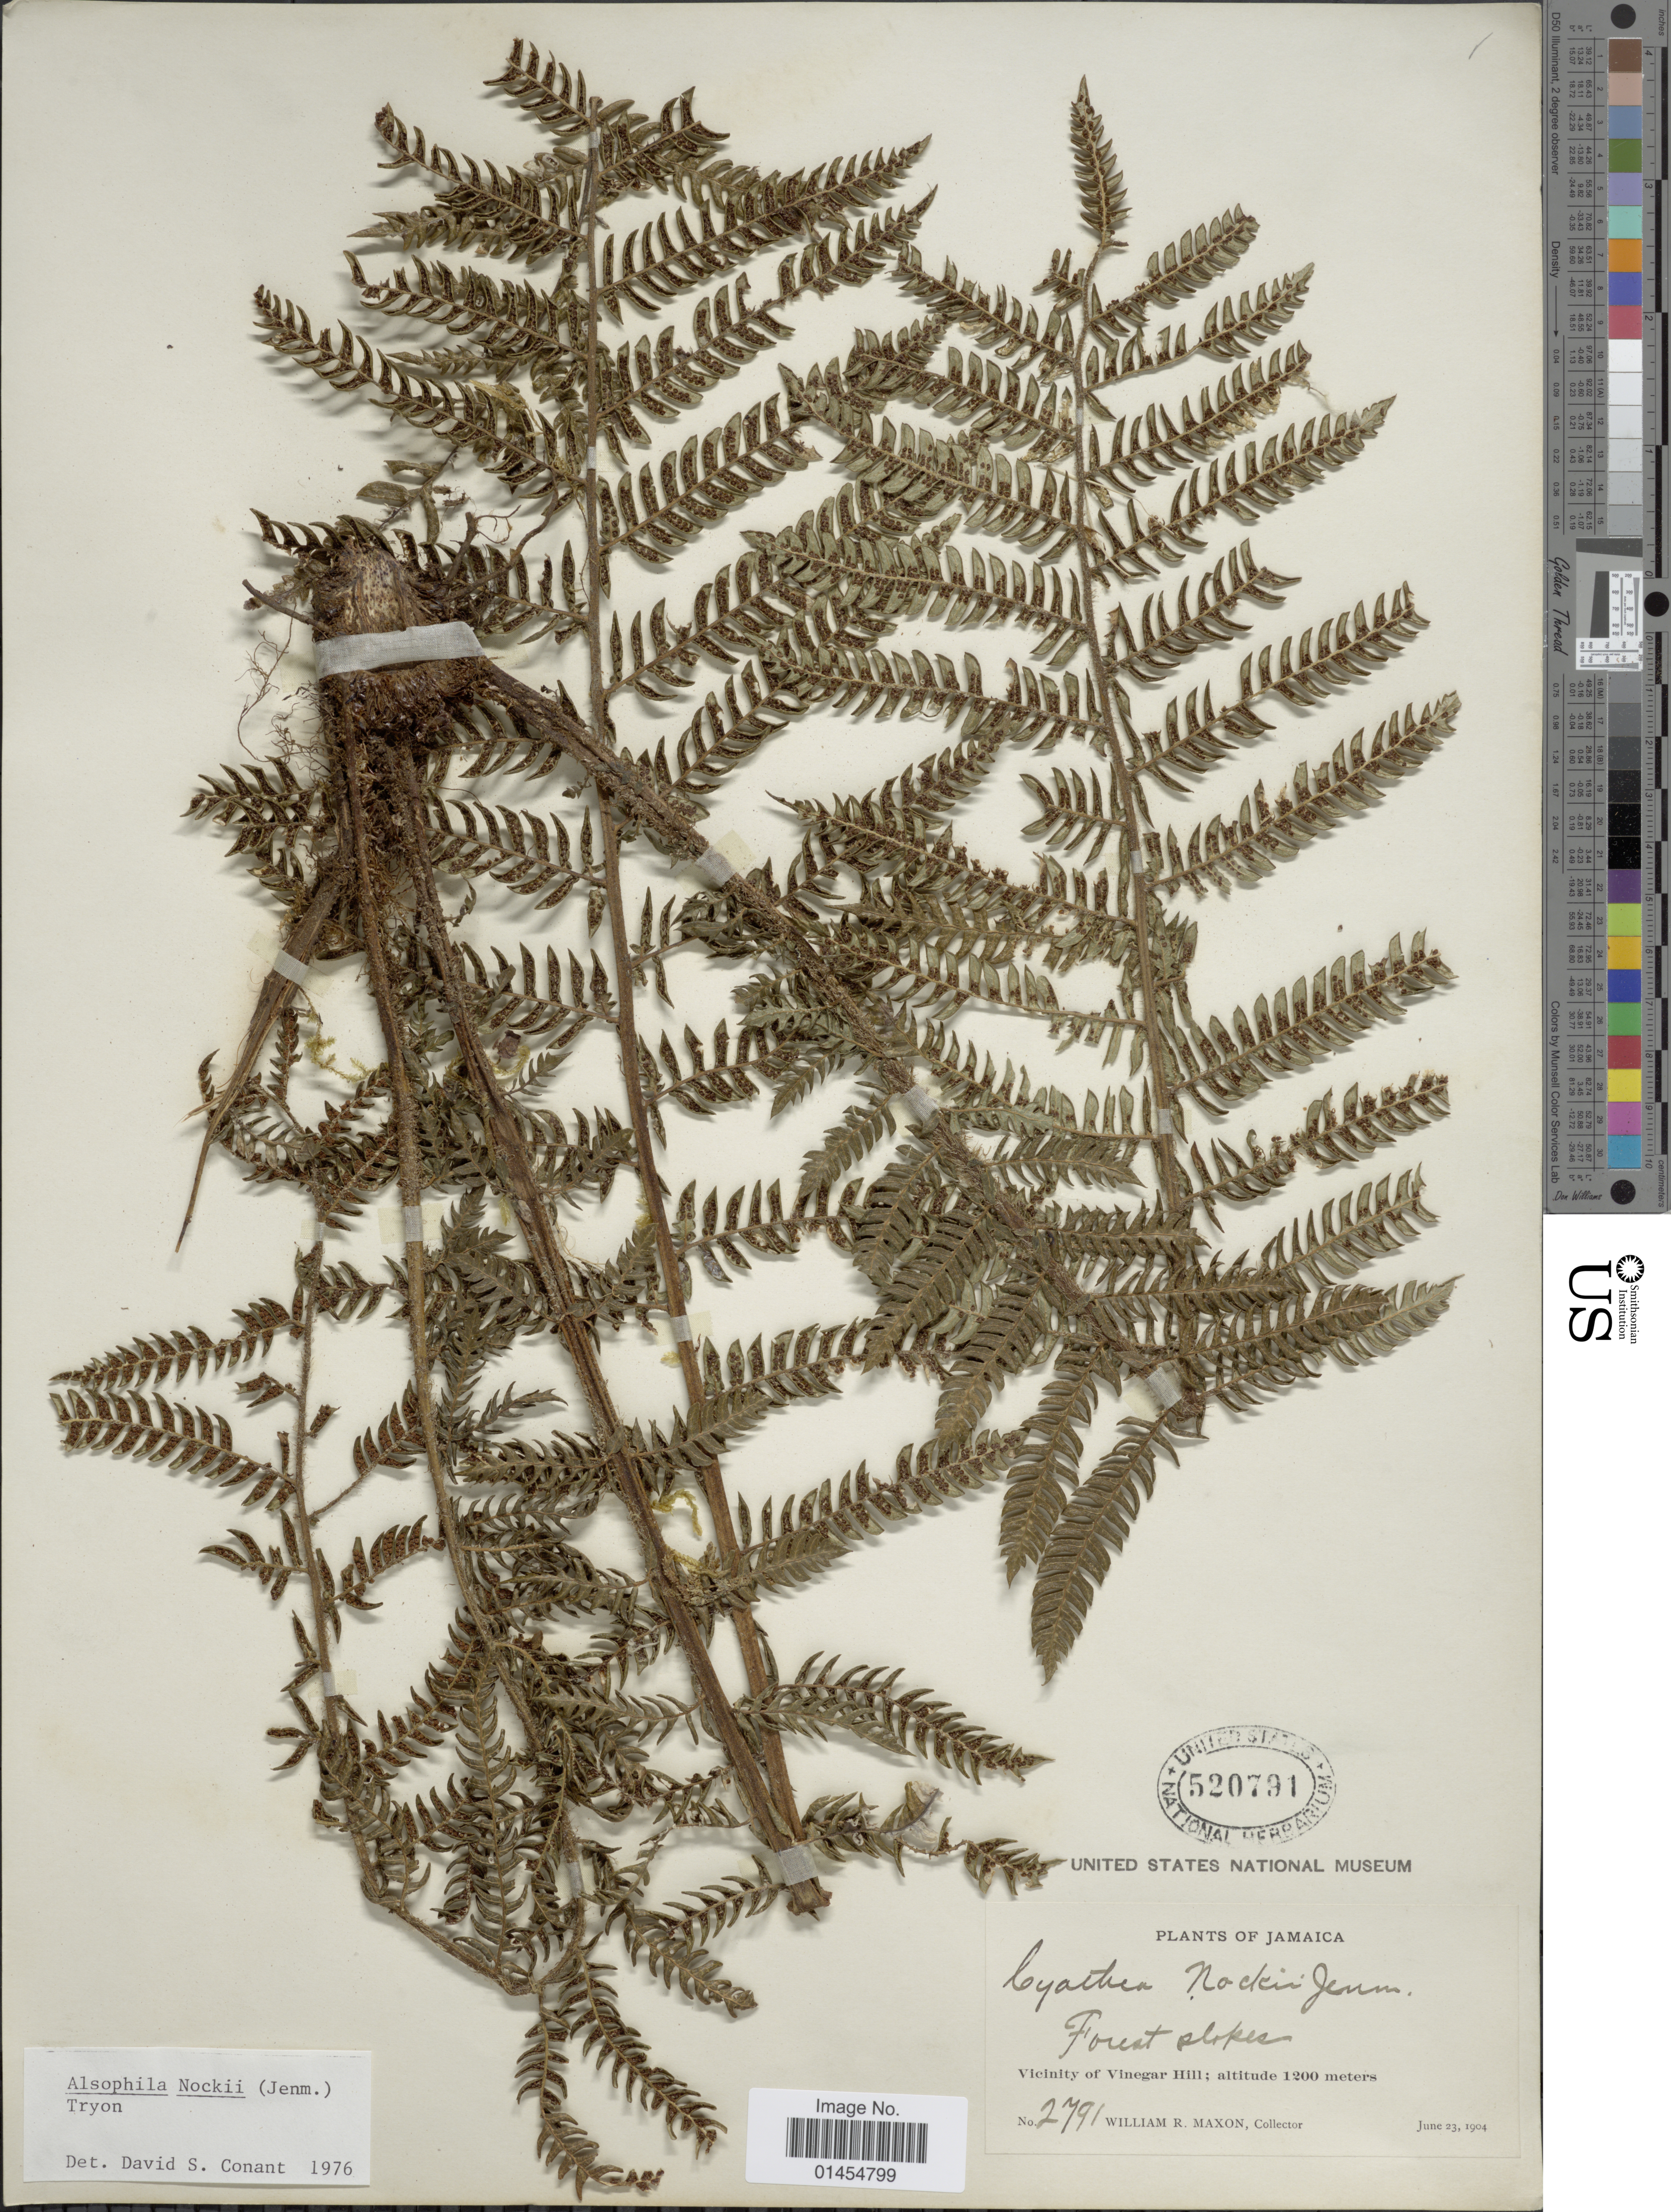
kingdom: Plantae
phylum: Tracheophyta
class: Polypodiopsida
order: Cyatheales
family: Cyatheaceae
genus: Alsophila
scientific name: Alsophila nockii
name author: (Jenman) R.M. Tryon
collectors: W. R. Maxon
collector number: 2791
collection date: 1904-06-23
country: Jamaica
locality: Vicinity of Vinegar Hill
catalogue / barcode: US 520791